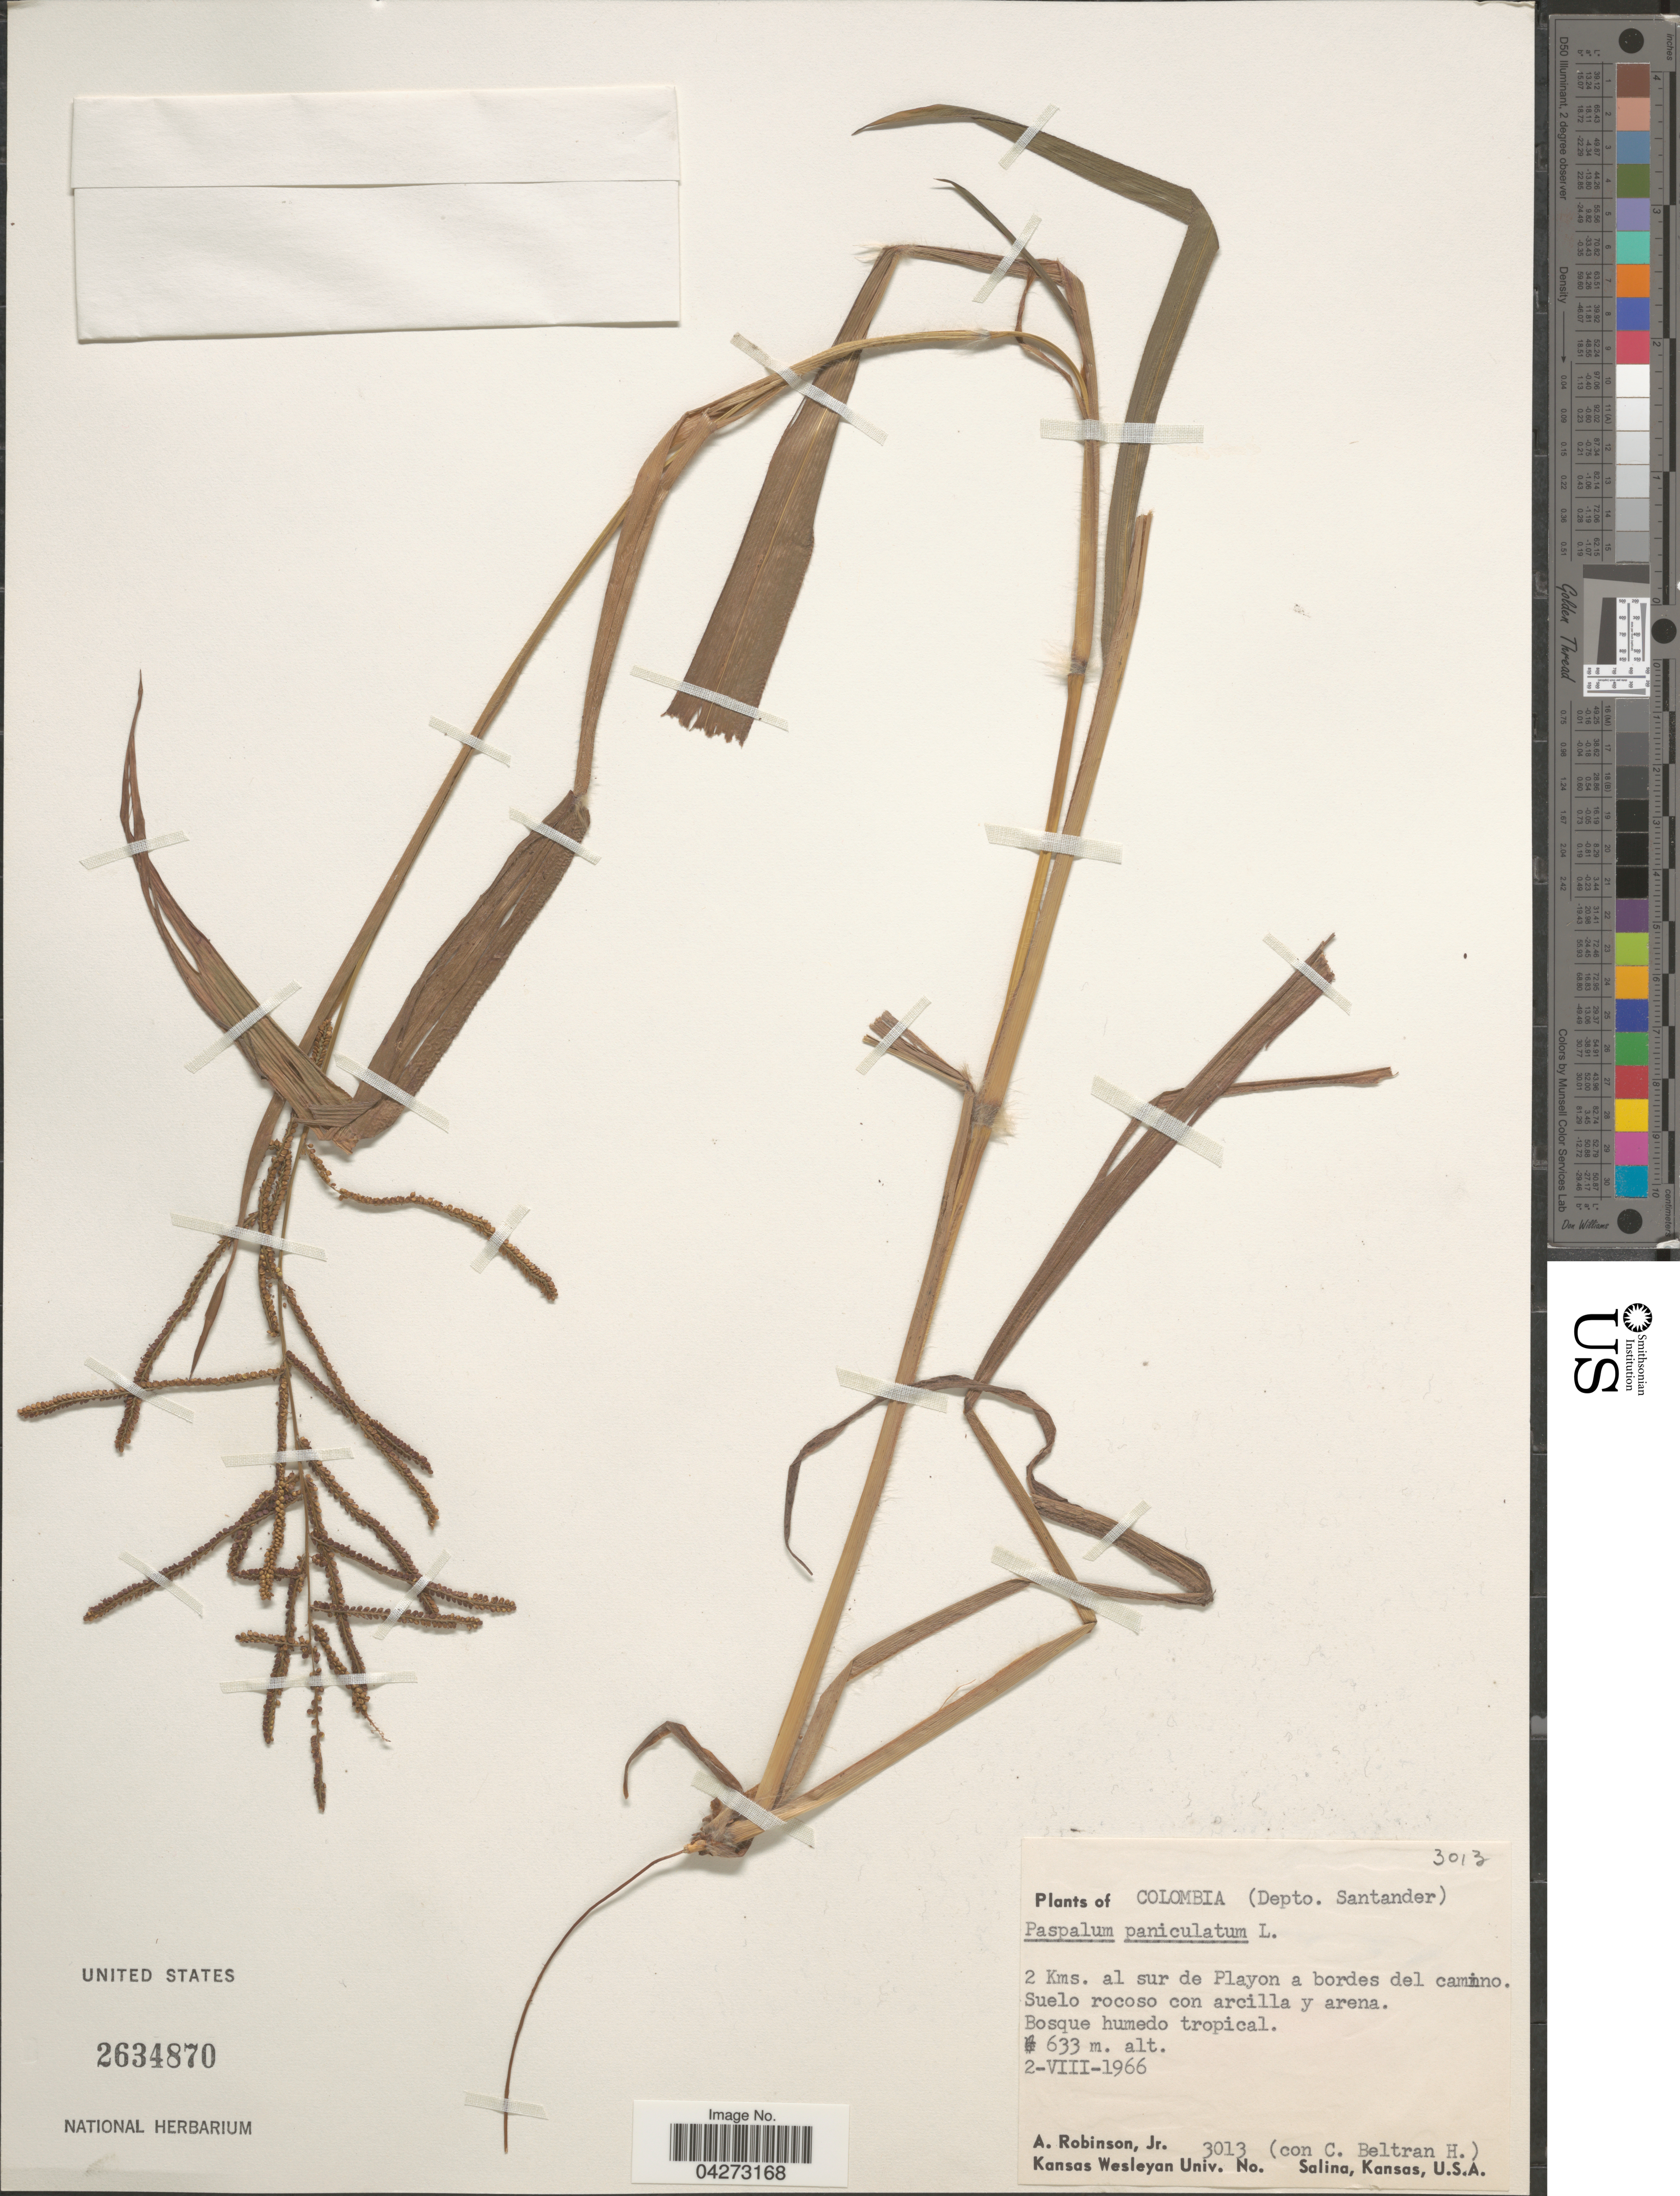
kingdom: Plantae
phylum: Tracheophyta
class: Liliopsida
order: Poales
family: Poaceae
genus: Paspalum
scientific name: Paspalum paniculatum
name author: L.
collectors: A. Robinson Jr. & C. Beltran H.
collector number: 3013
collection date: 1966-08-02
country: Colombia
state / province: Santander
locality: Depto. Santander. 2 Kms. al sur de Playon a bordes del camino.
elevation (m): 633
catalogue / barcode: US 2634870